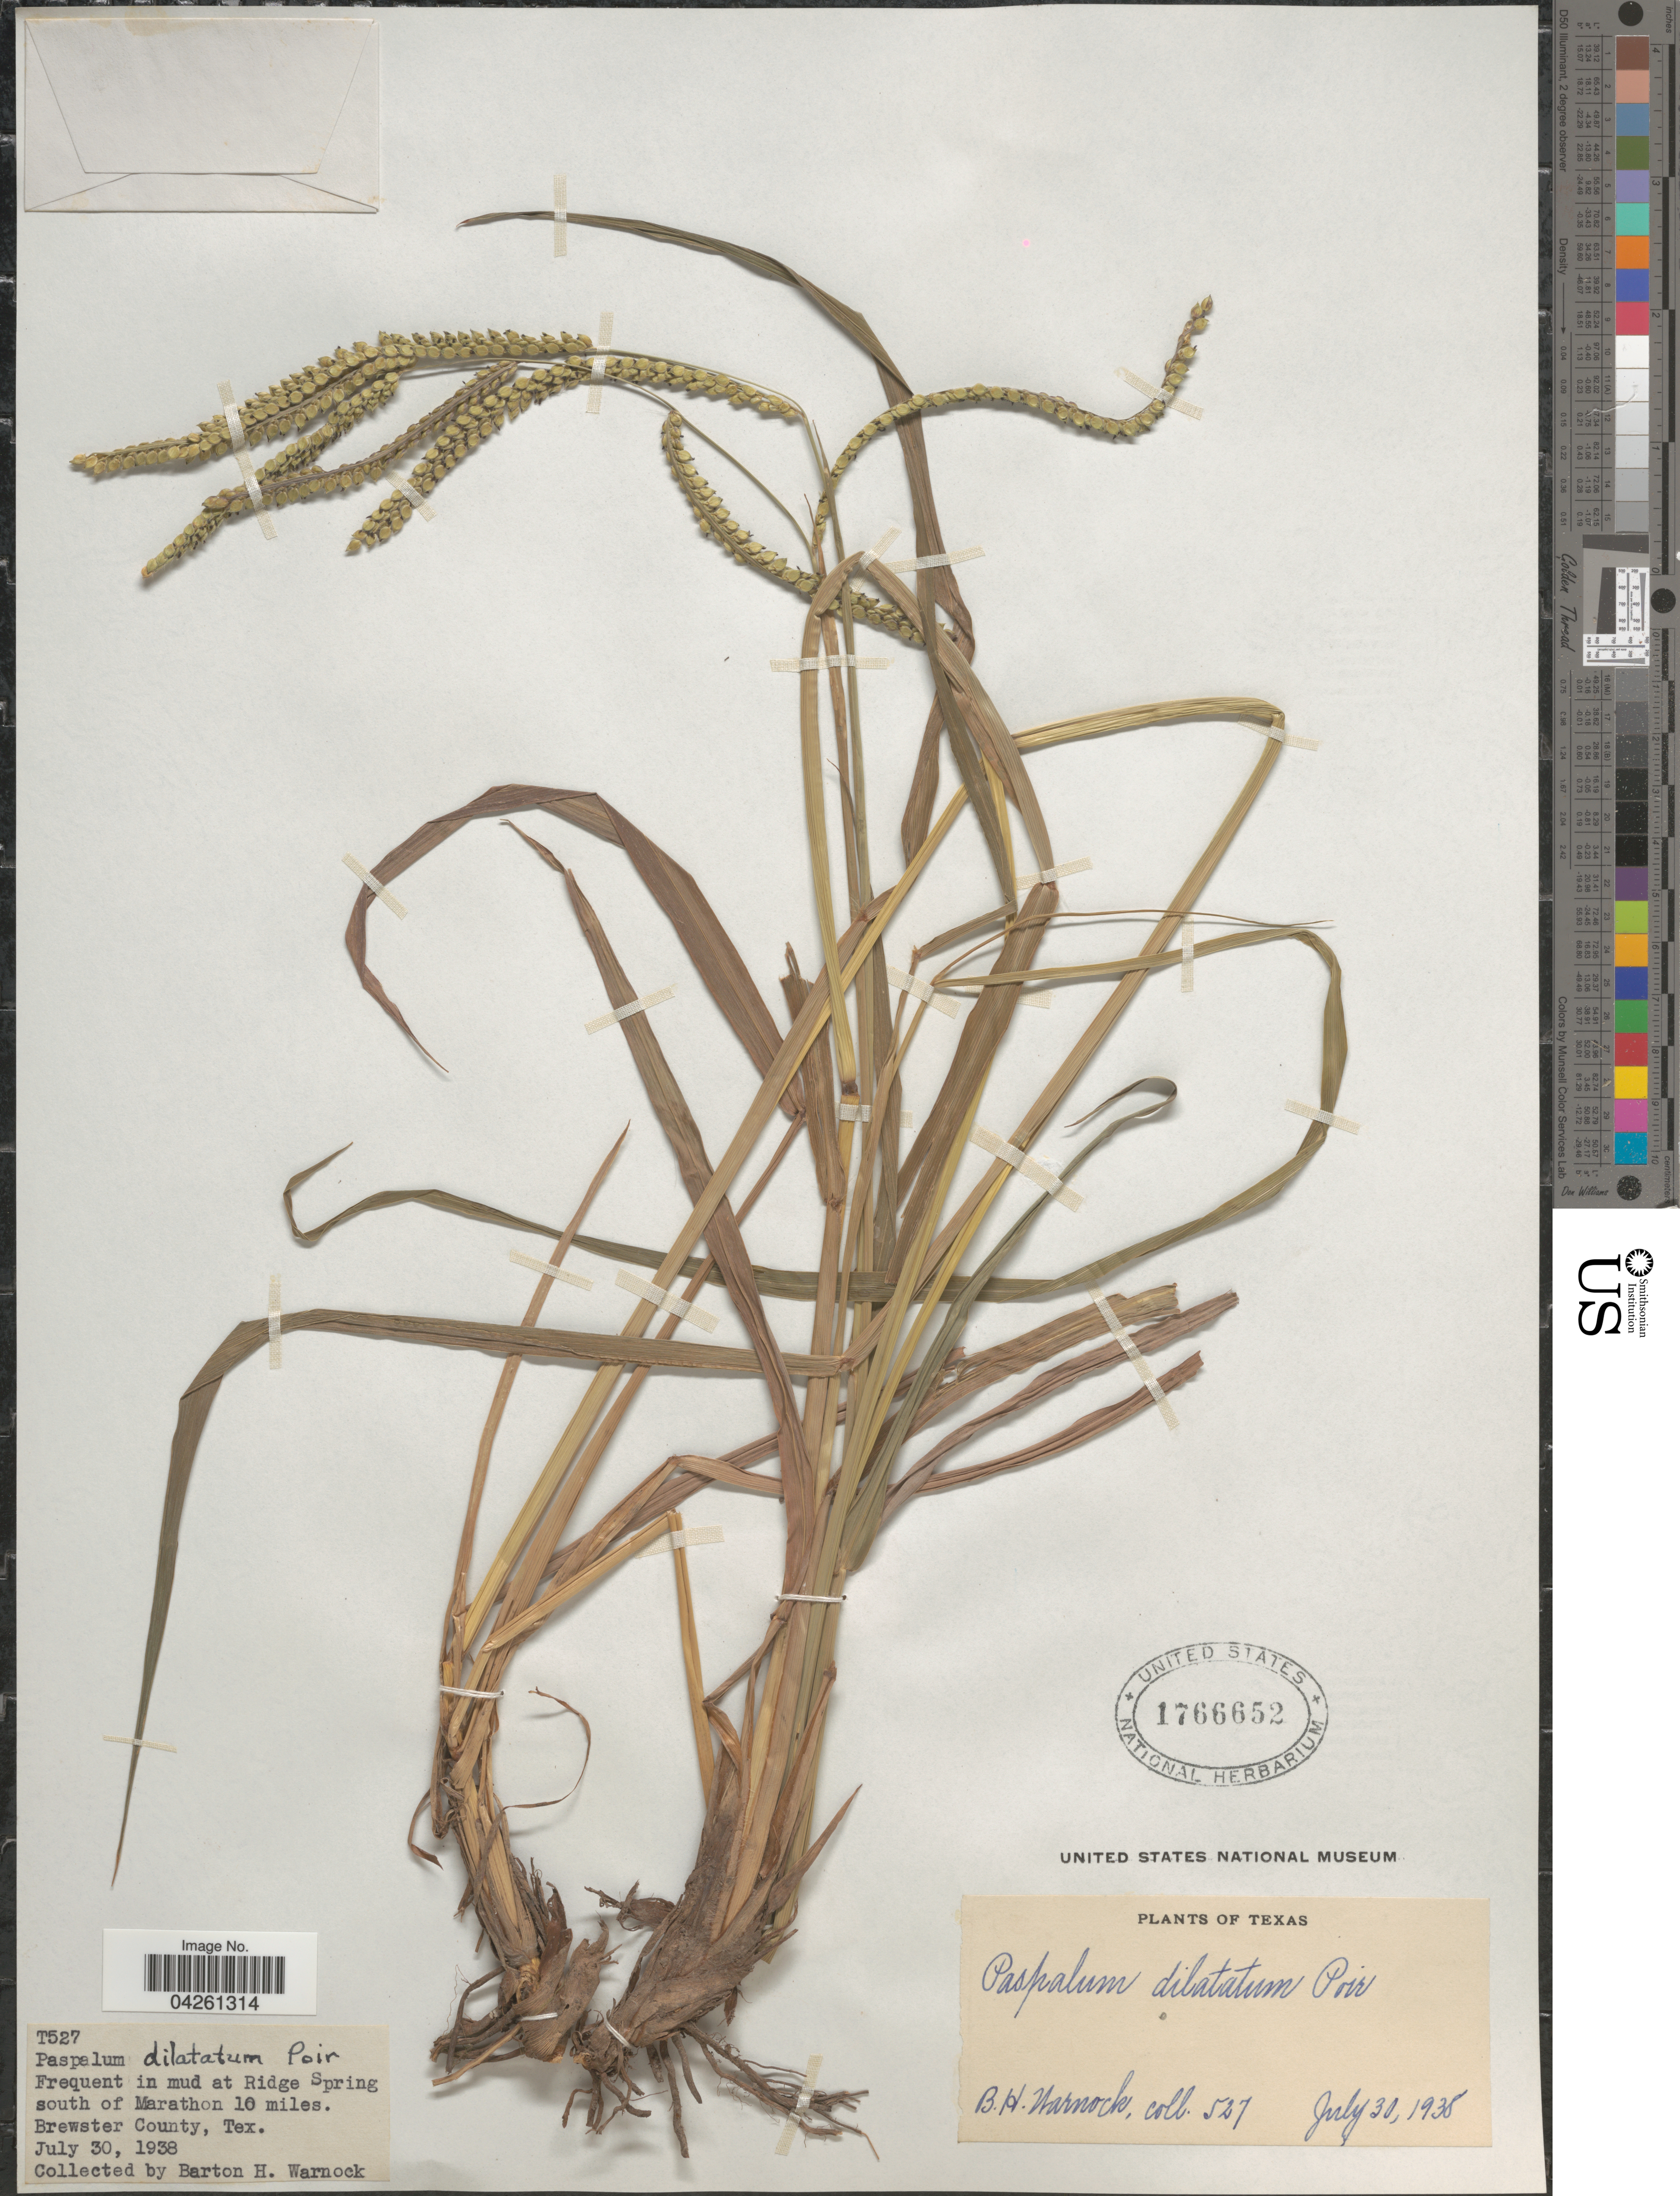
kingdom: Plantae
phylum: Tracheophyta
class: Liliopsida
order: Poales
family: Poaceae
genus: Paspalum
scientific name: Paspalum dilatatum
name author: Poir.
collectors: B. H. Warnock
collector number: T527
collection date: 1938-07-30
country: United States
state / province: Texas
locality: Frequent in mud at Ridge Spring south of Marathon 10 miles. Brewster County.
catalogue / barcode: US 1766652